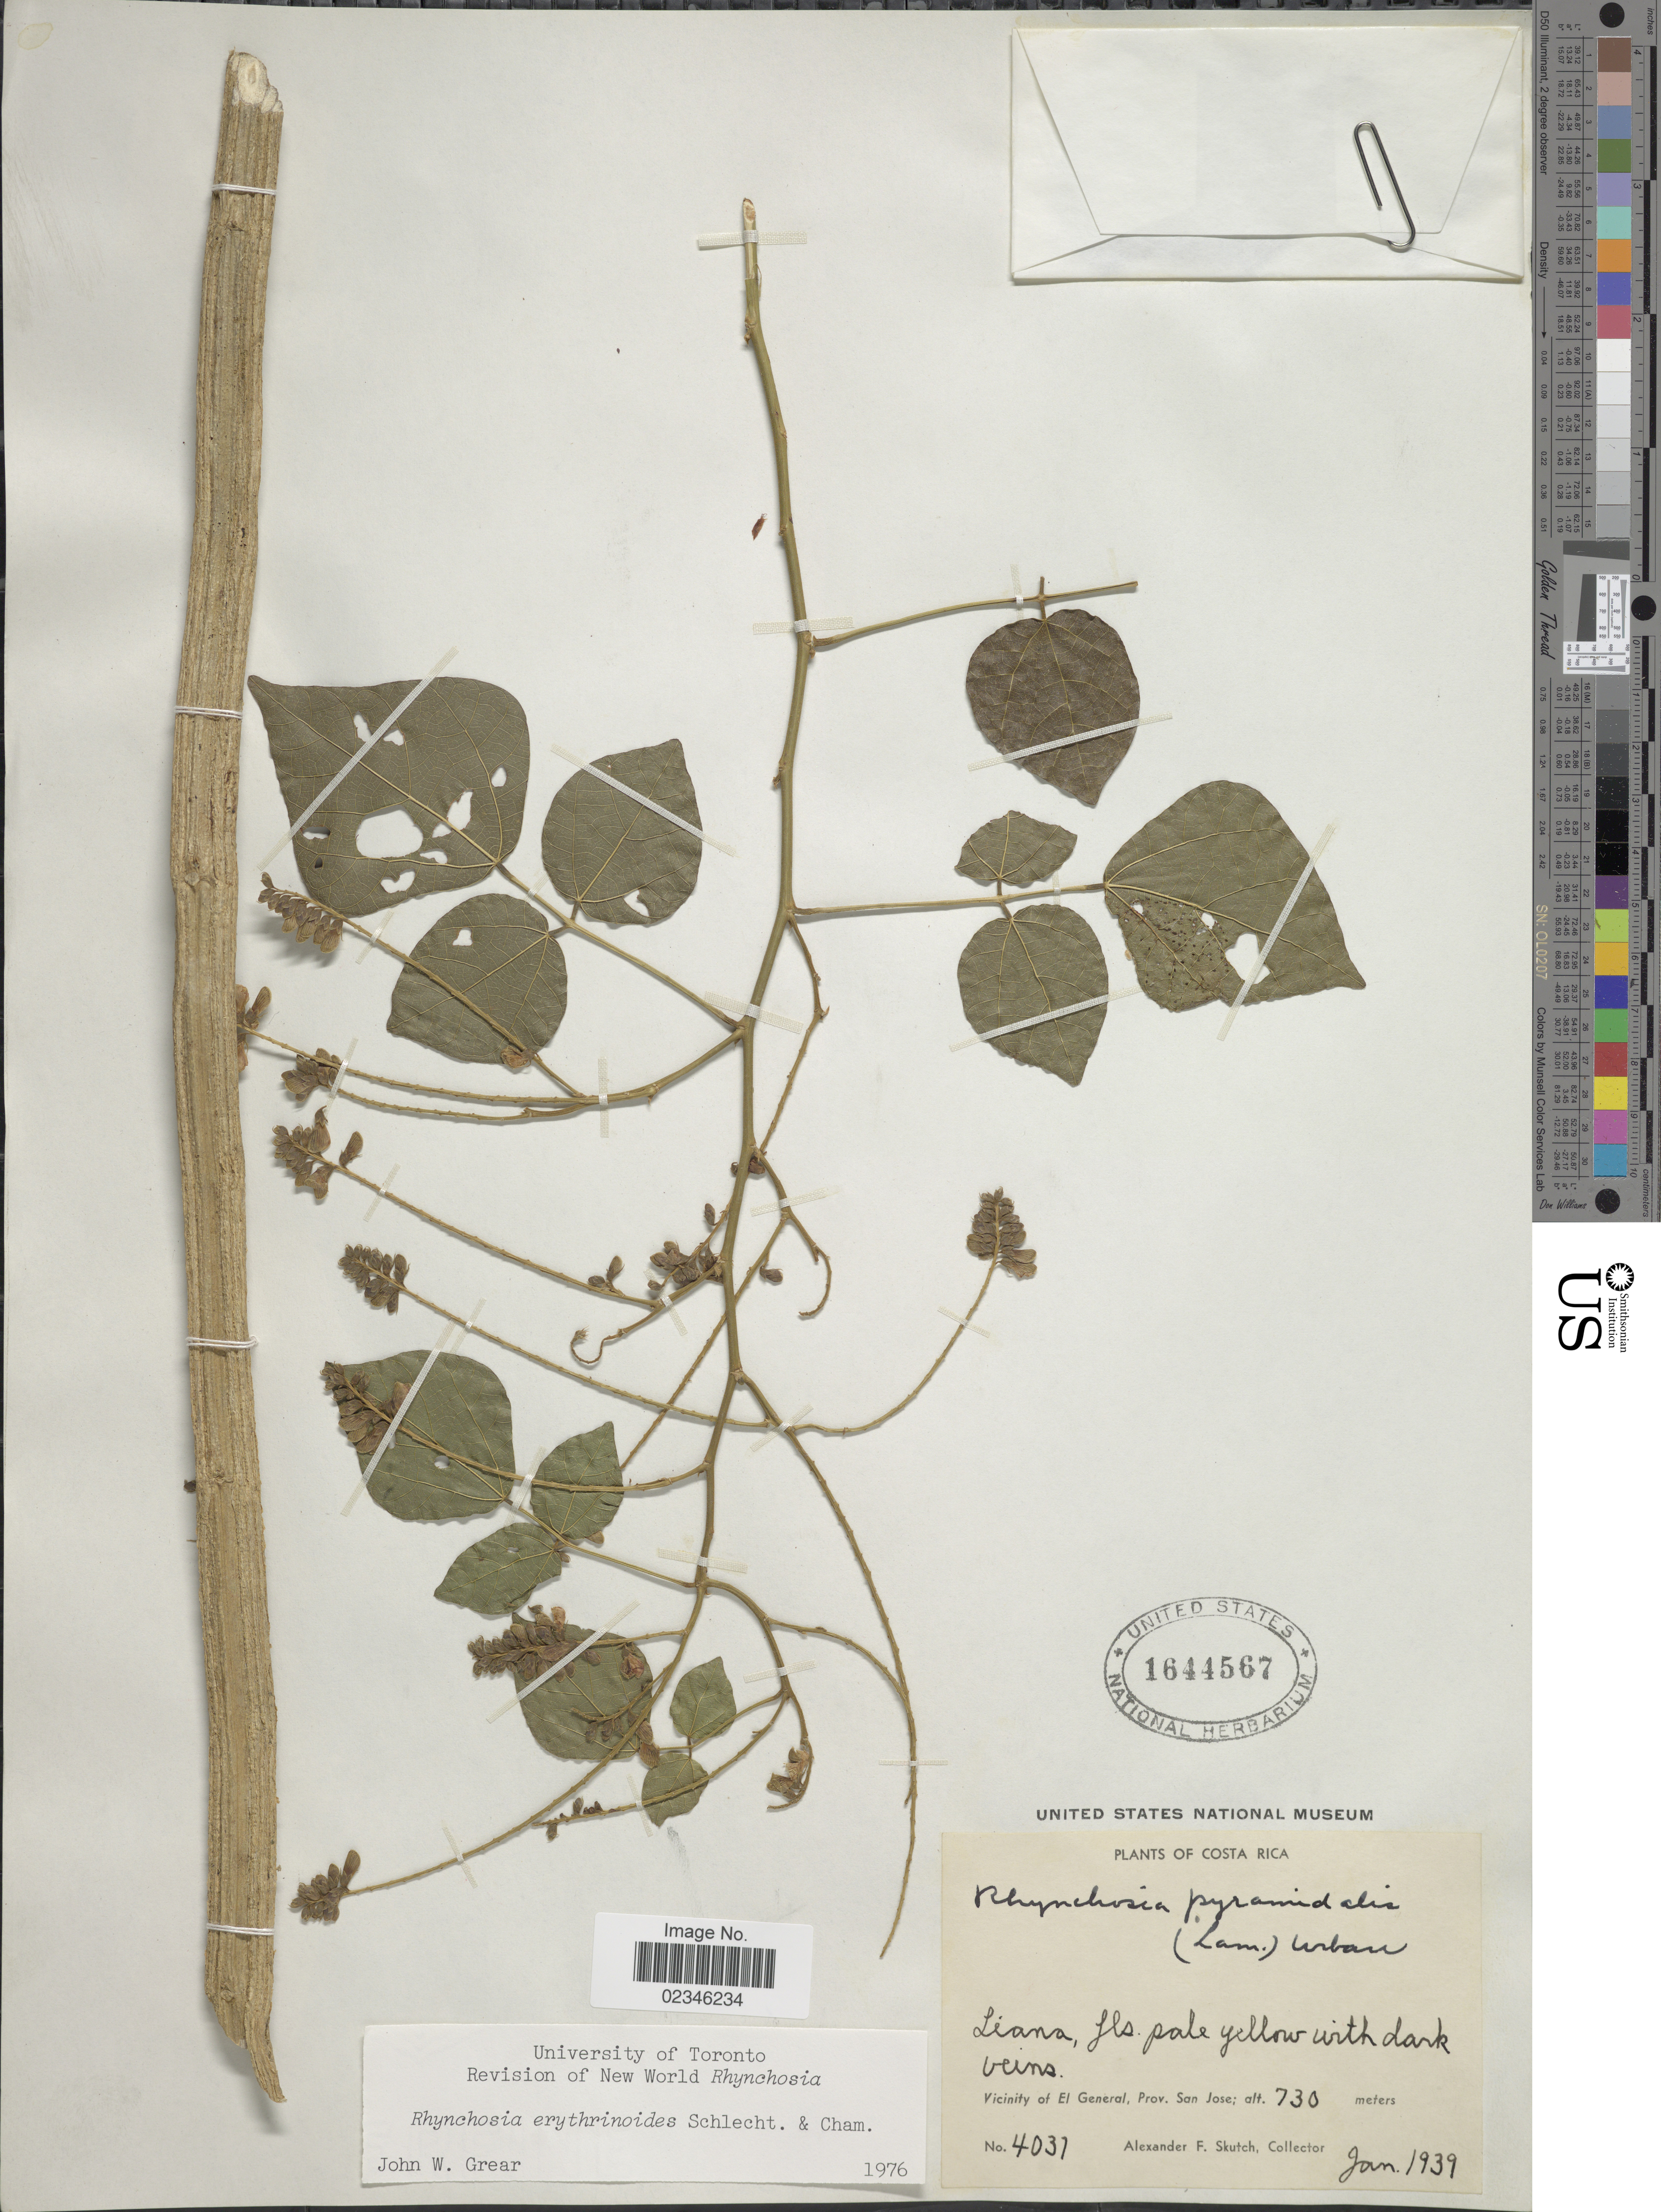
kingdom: Plantae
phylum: Tracheophyta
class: Magnoliopsida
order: Fabales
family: Fabaceae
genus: Rhynchosia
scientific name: Rhynchosia erythrinoides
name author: Schltdl. & Cham.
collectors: A. F. Skutch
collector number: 4031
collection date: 1939-01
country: Costa Rica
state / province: San José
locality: Vicinity of El General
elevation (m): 730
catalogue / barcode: US 1644567